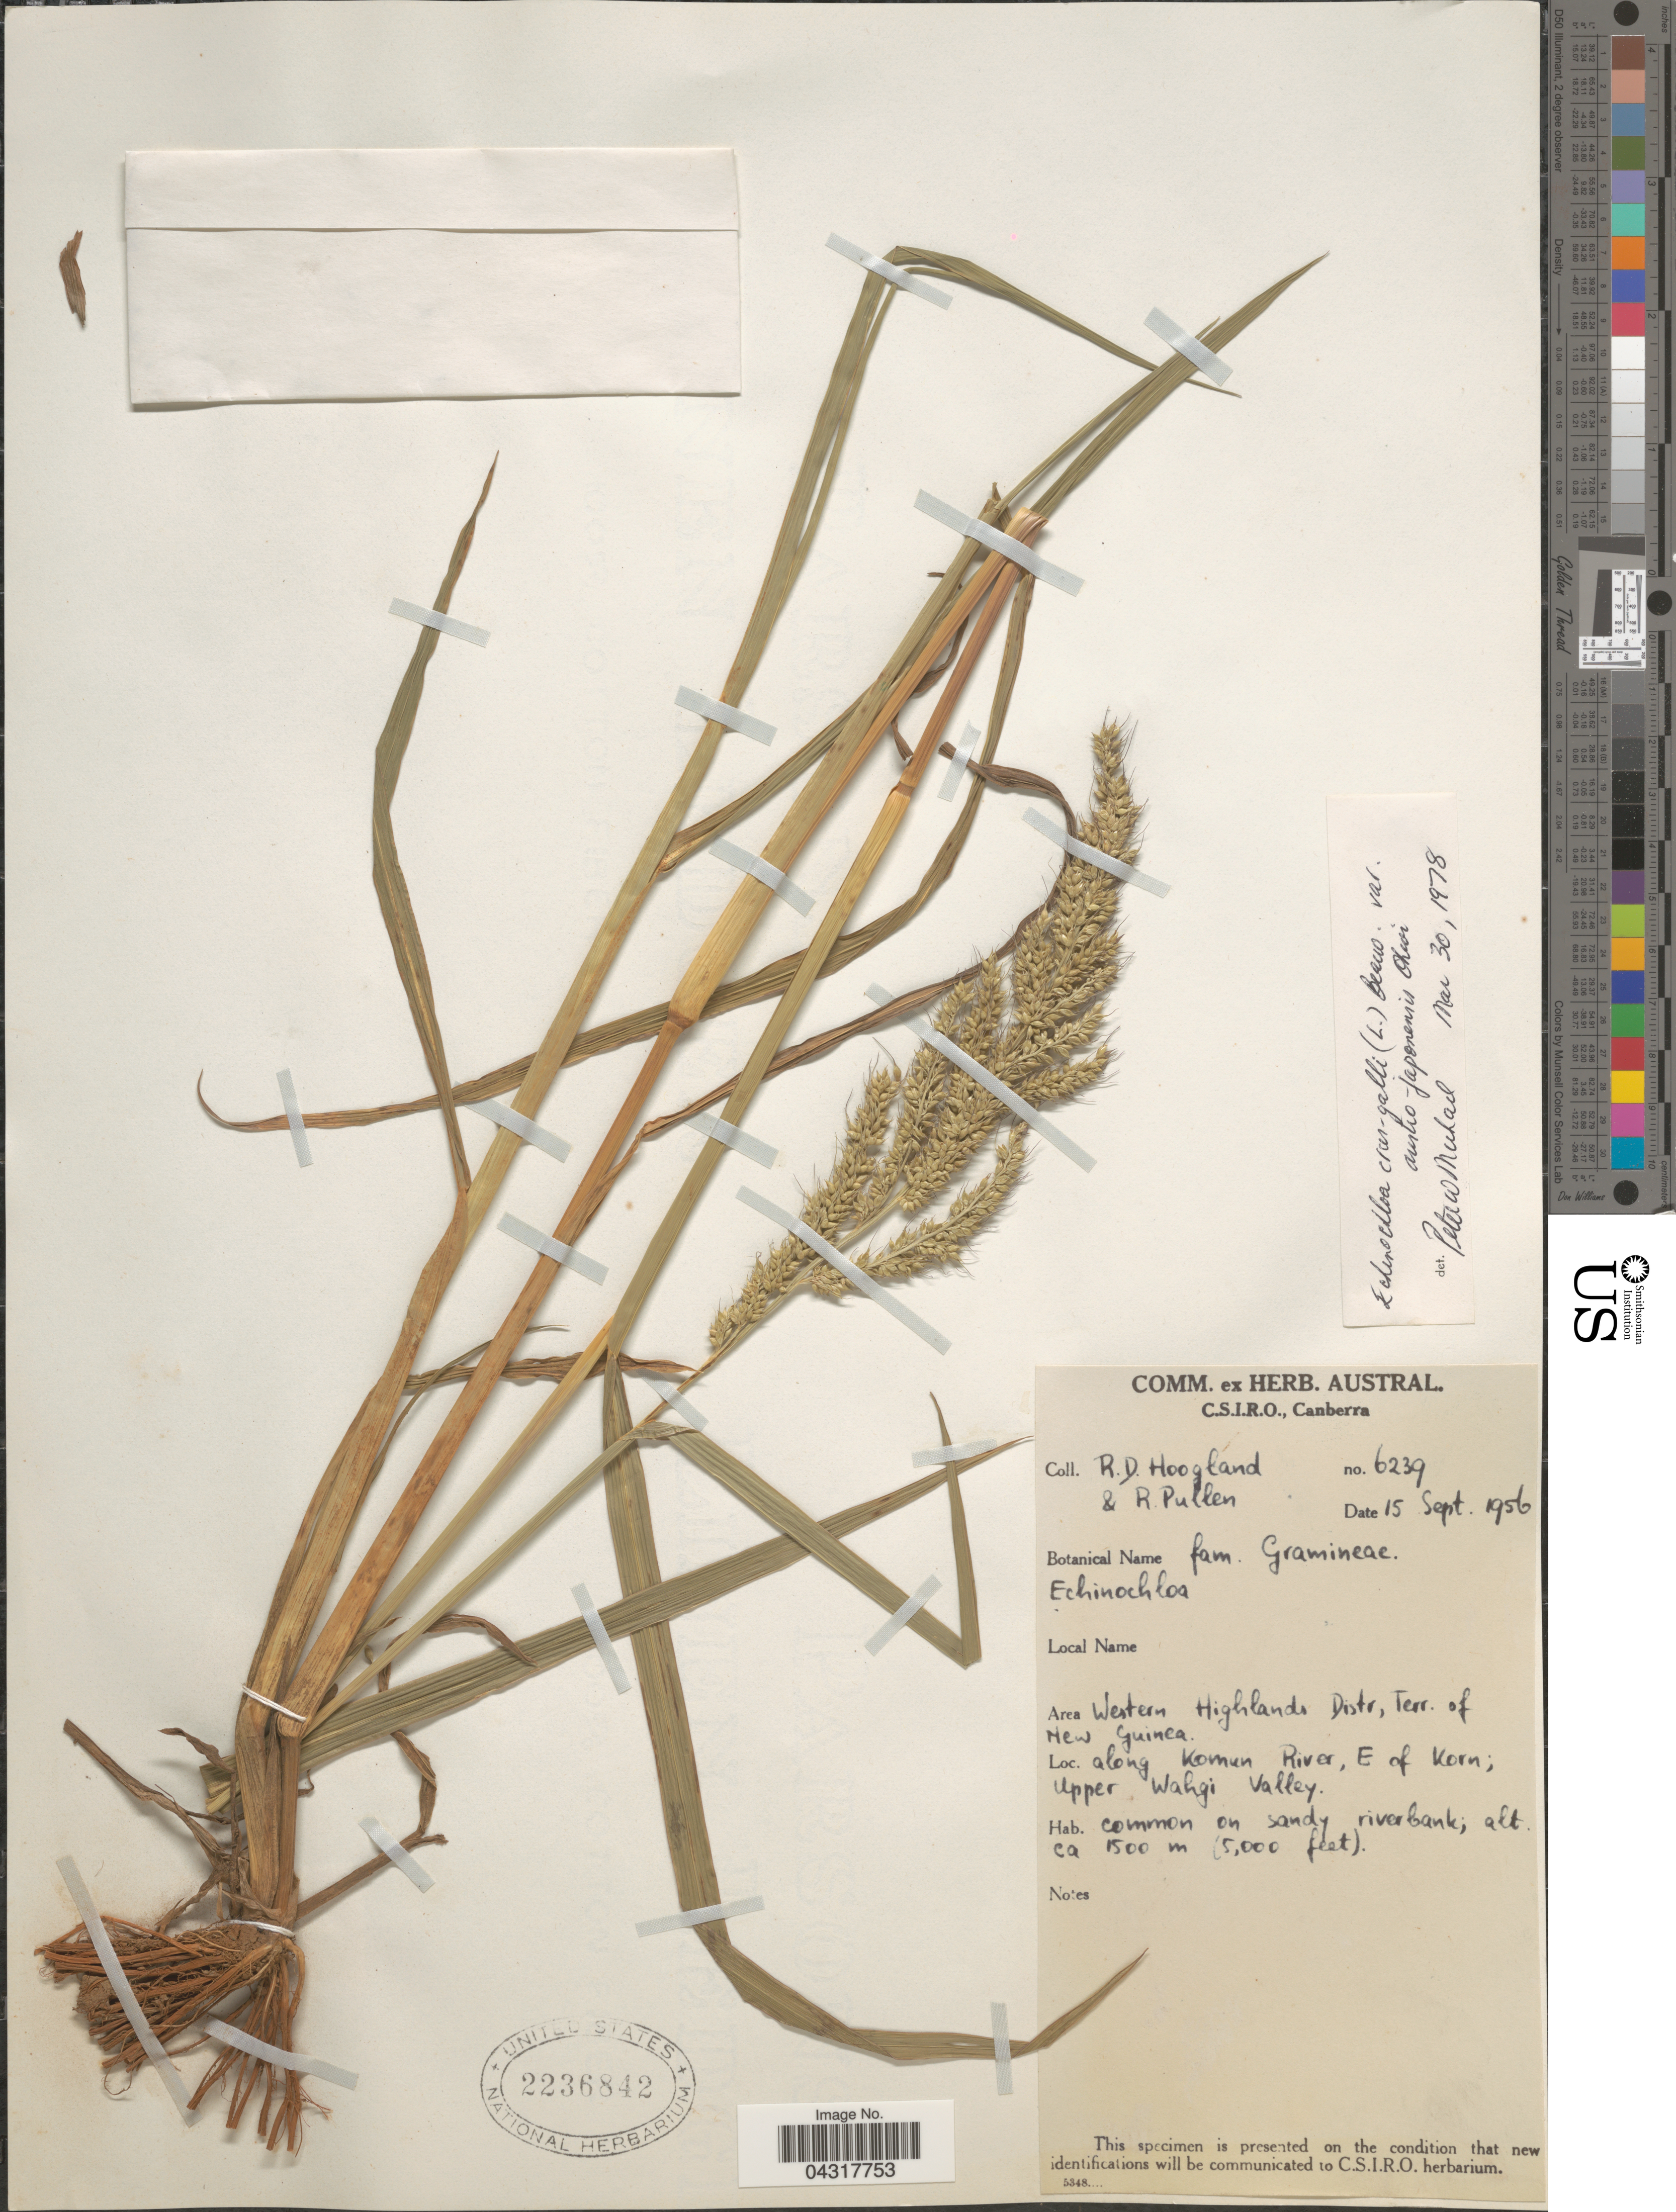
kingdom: Plantae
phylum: Tracheophyta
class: Liliopsida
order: Poales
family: Poaceae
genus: Echinochloa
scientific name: Echinochloa crus-galli var. austrojaponensis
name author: Ohwi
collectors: R. D. Hoogland & R. Pullen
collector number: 6239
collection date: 1956-09-15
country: Papua New Guinea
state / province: Western Highlands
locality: Area Western Highlands Distr., Terr. of New Guinea. Along Komun River, E of Korn; Upper Wahgi Valley.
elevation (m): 1500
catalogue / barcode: US 2236842